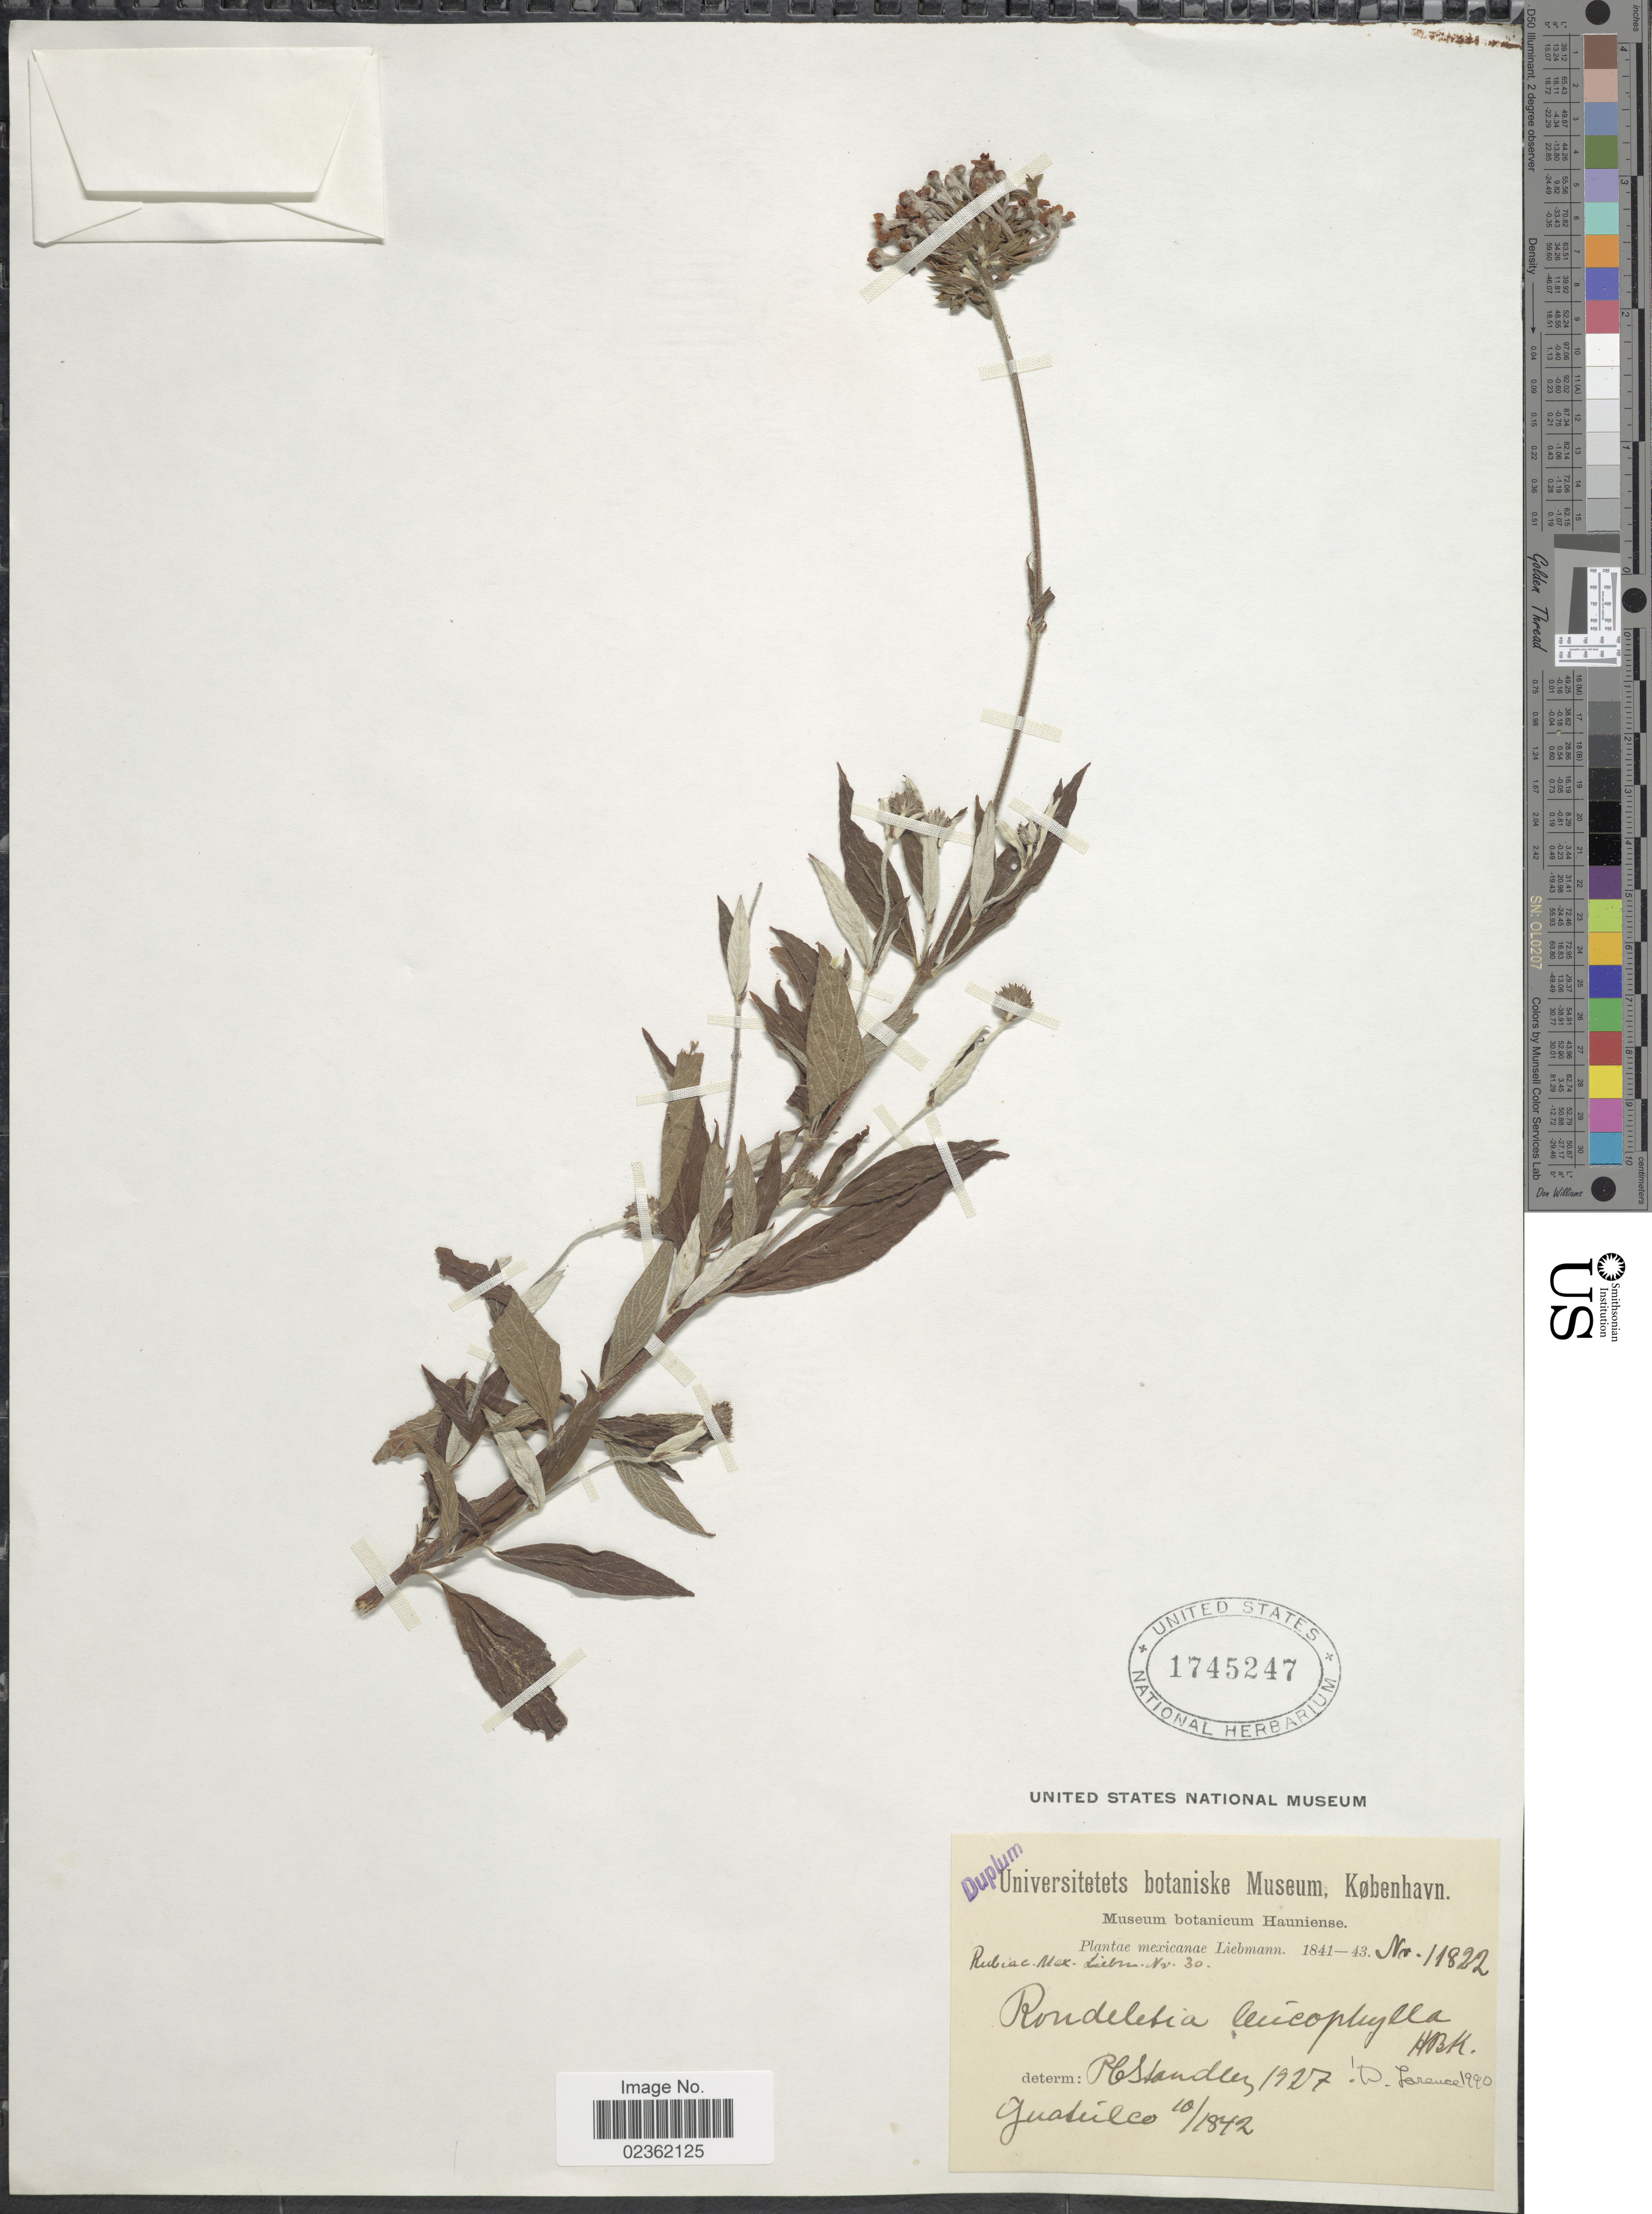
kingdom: Plantae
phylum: Tracheophyta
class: Magnoliopsida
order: Gentianales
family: Rubiaceae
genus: Rondeletia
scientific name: Rondeletia leucophylla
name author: Kunth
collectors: Liebmann, --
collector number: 11822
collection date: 1842-10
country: Mexico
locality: Guatulco.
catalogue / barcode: US 1745247